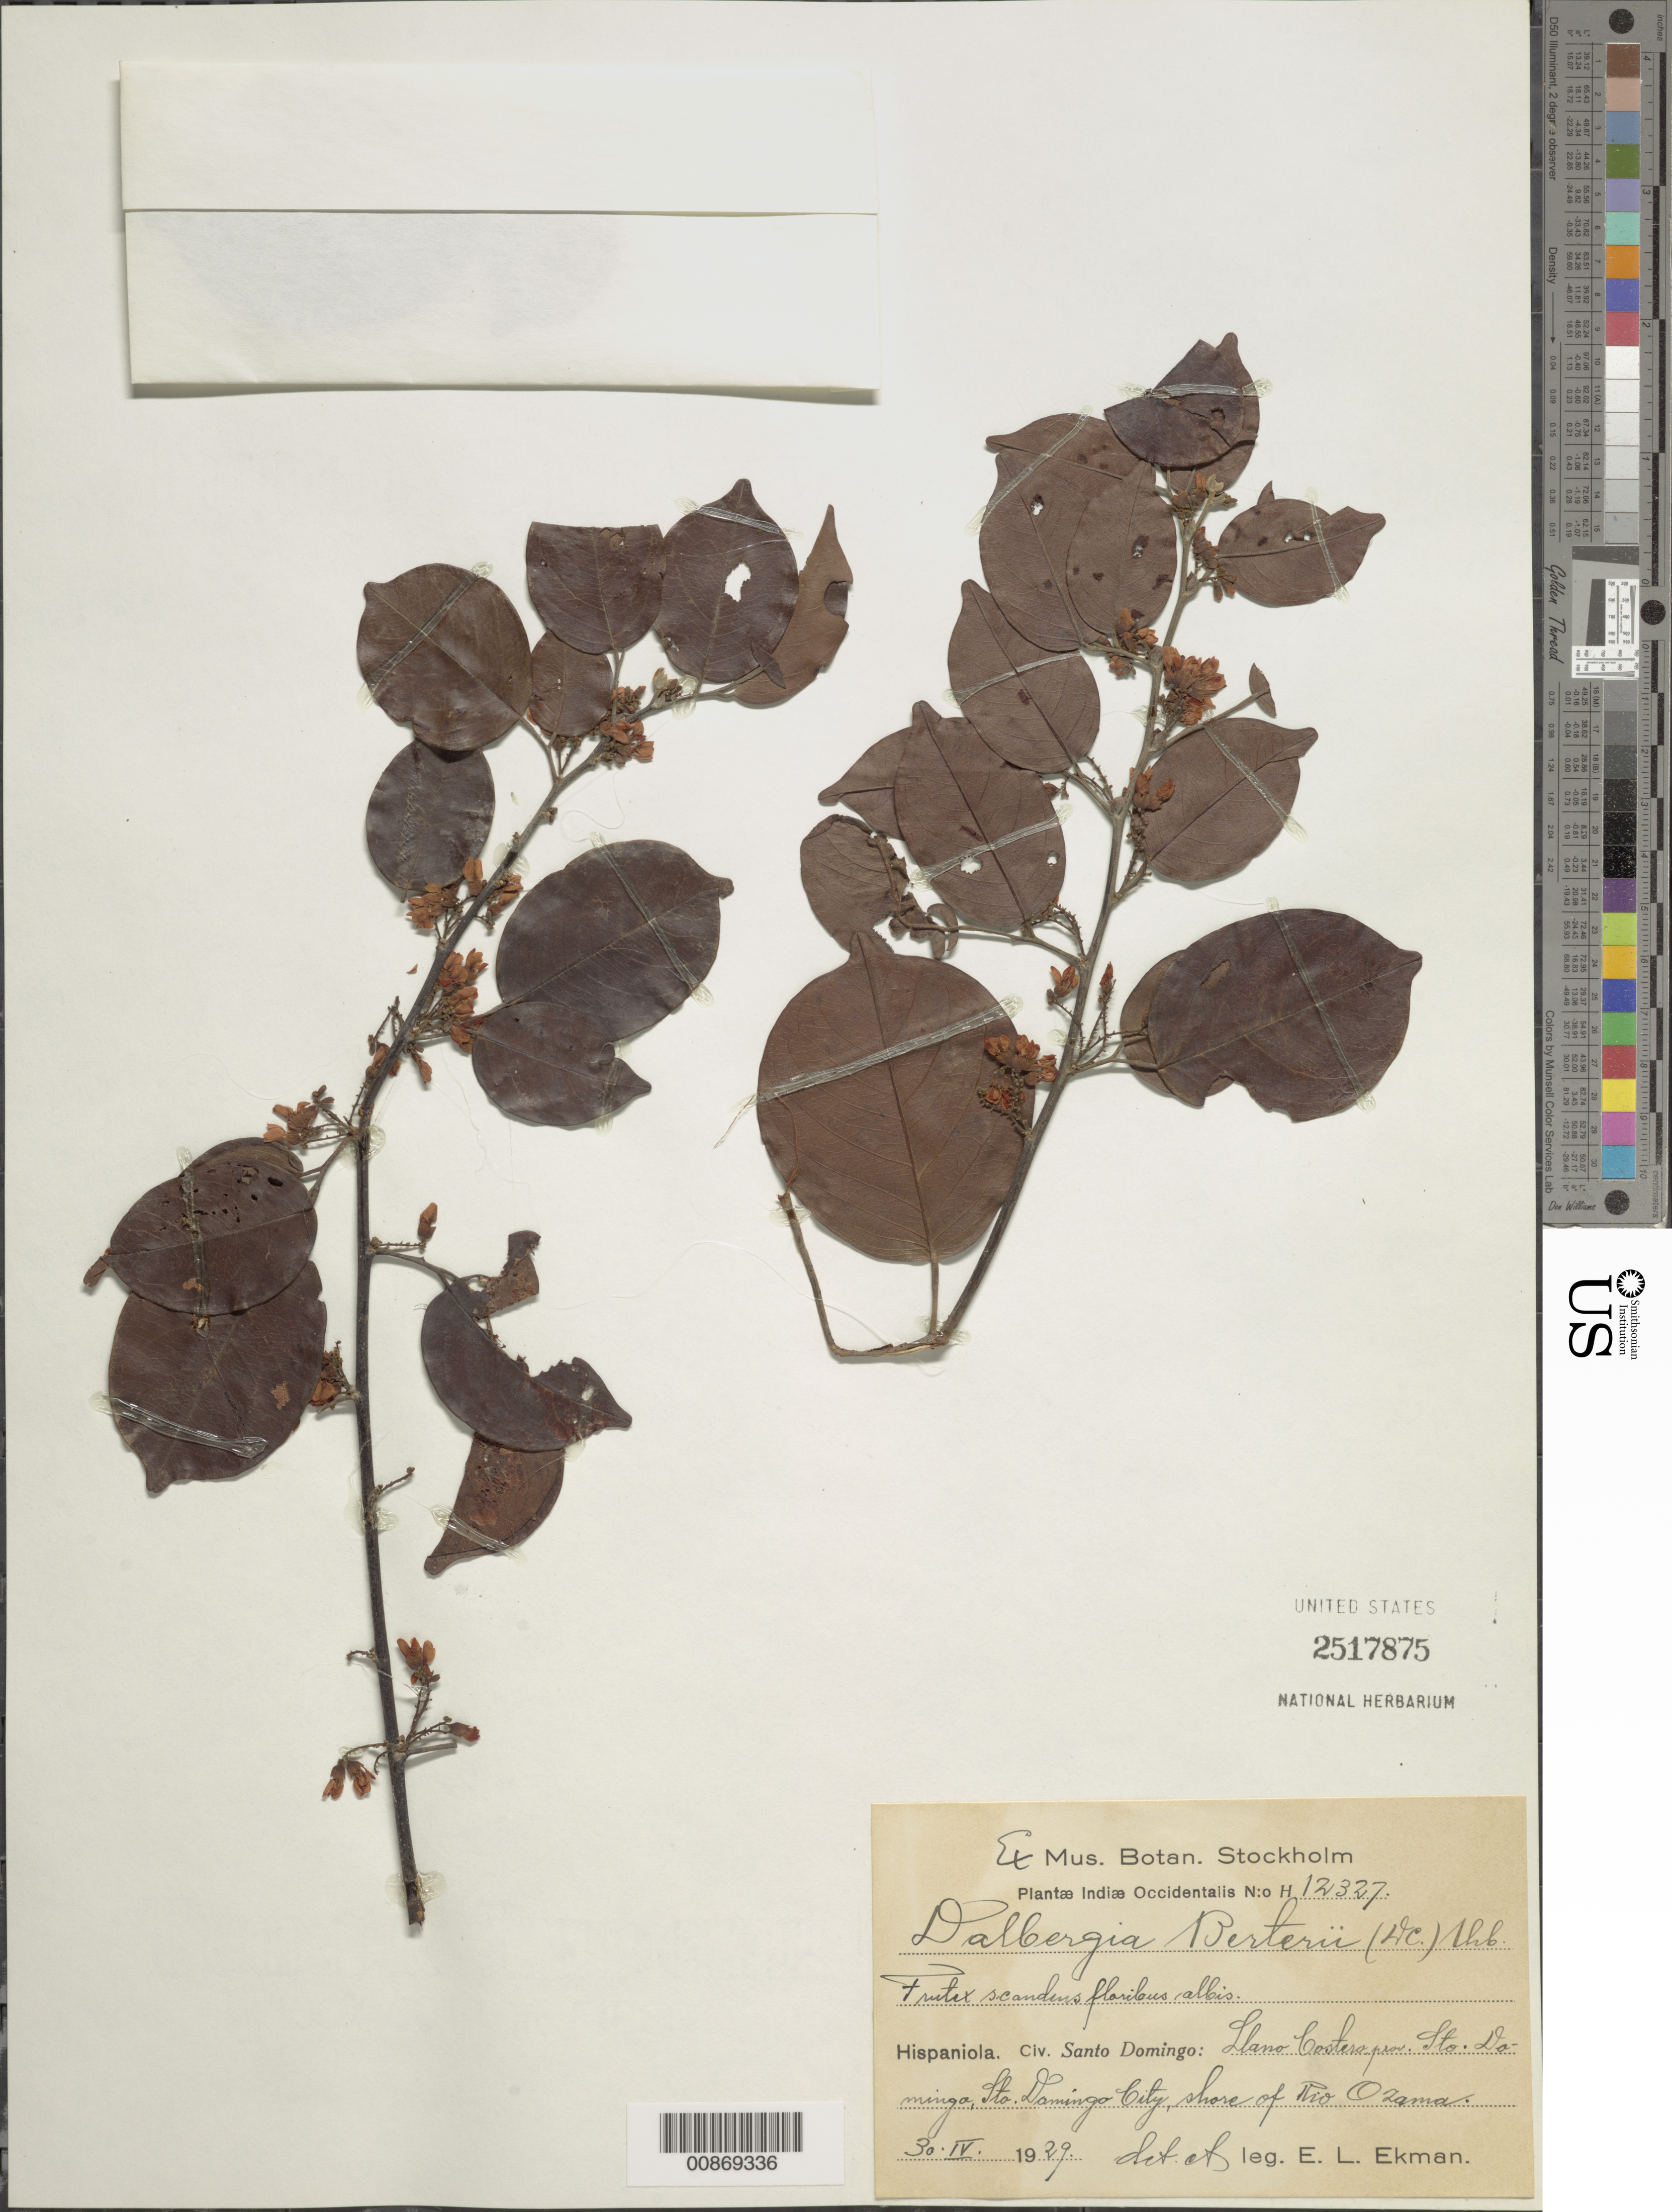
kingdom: Plantae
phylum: Tracheophyta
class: Magnoliopsida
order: Fabales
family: Fabaceae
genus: Dalbergia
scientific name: Dalbergia berteroi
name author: (DC.) Urb.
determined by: Ekman, E. L.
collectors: E. L. Ekman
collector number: H 12327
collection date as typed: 30 Apr 1929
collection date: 1929-04-30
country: Dominican Republic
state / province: Distrito Nacional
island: Hispaniola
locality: Llano Costero, prov. Sto. Domingo (obsolete), Sto. Domingo City, Shore of Río Ozama.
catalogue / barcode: US 2517875